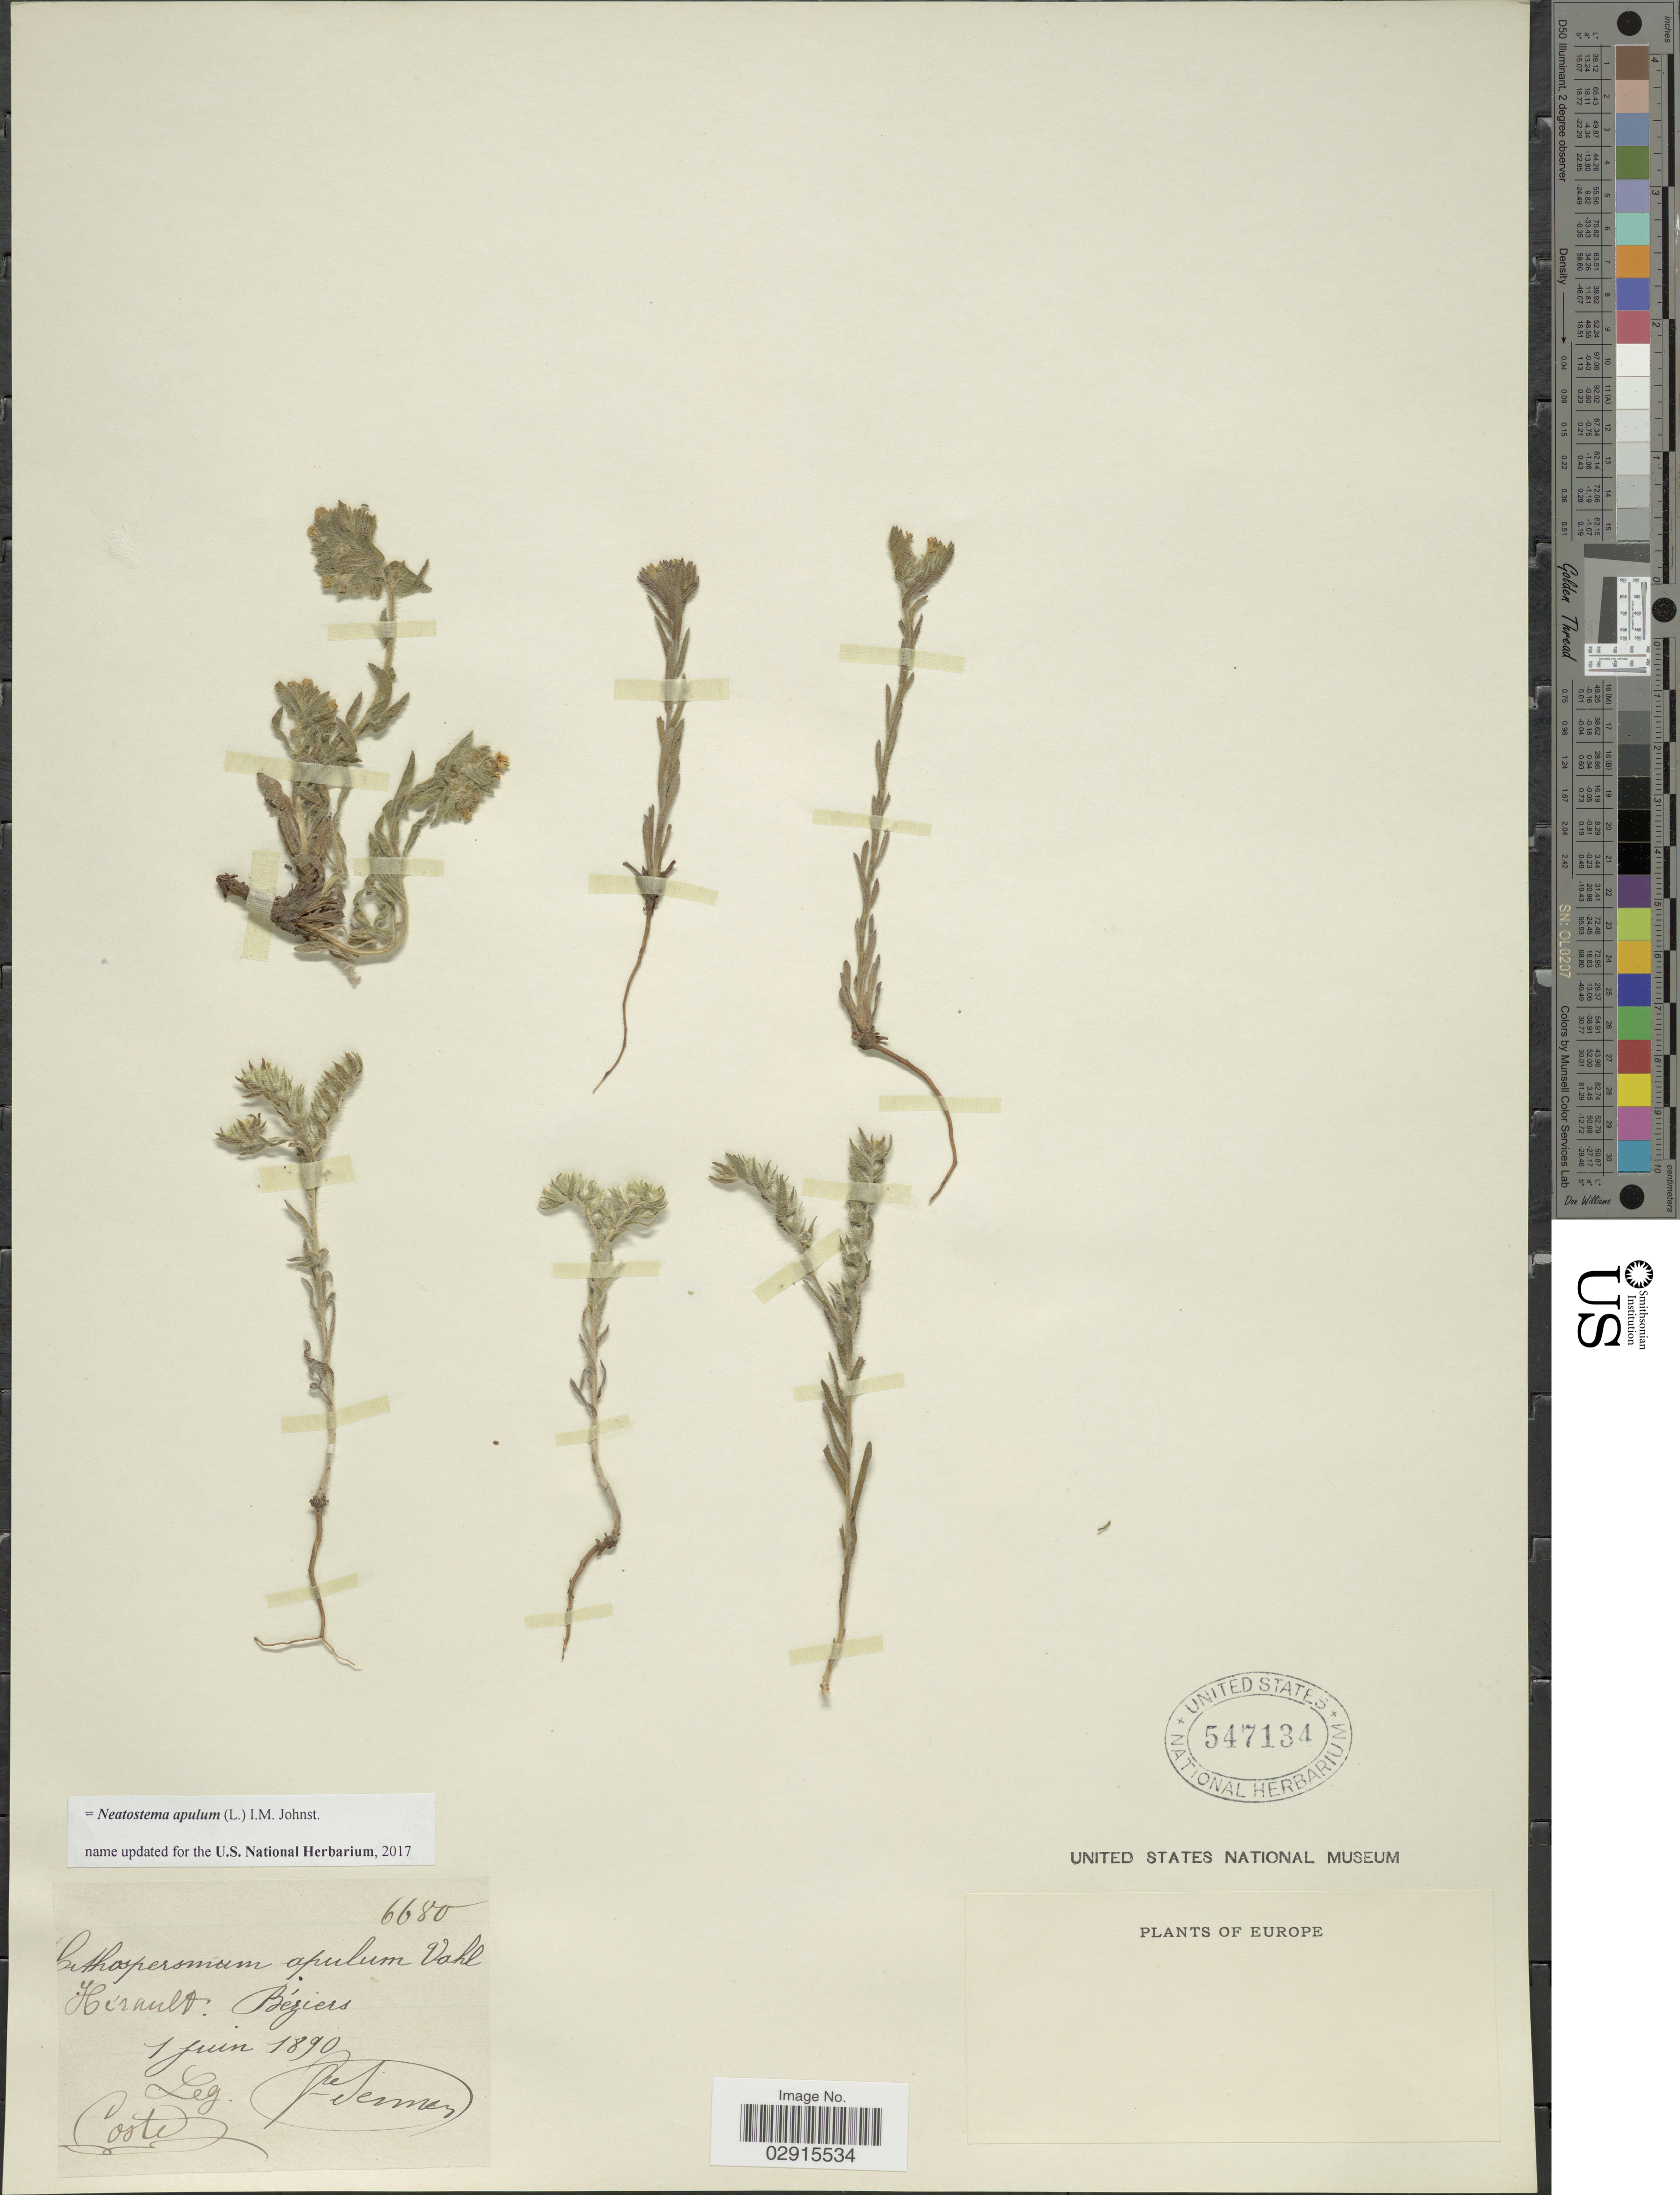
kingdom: Plantae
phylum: Tracheophyta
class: Magnoliopsida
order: Boraginales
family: Boraginaceae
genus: Neatostema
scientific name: Neatostema apulum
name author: (L.) I.M. Johnst.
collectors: E. Sennen & Coste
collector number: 6680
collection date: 1890-06-01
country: France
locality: Hérault Béziers.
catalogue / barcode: US 547134